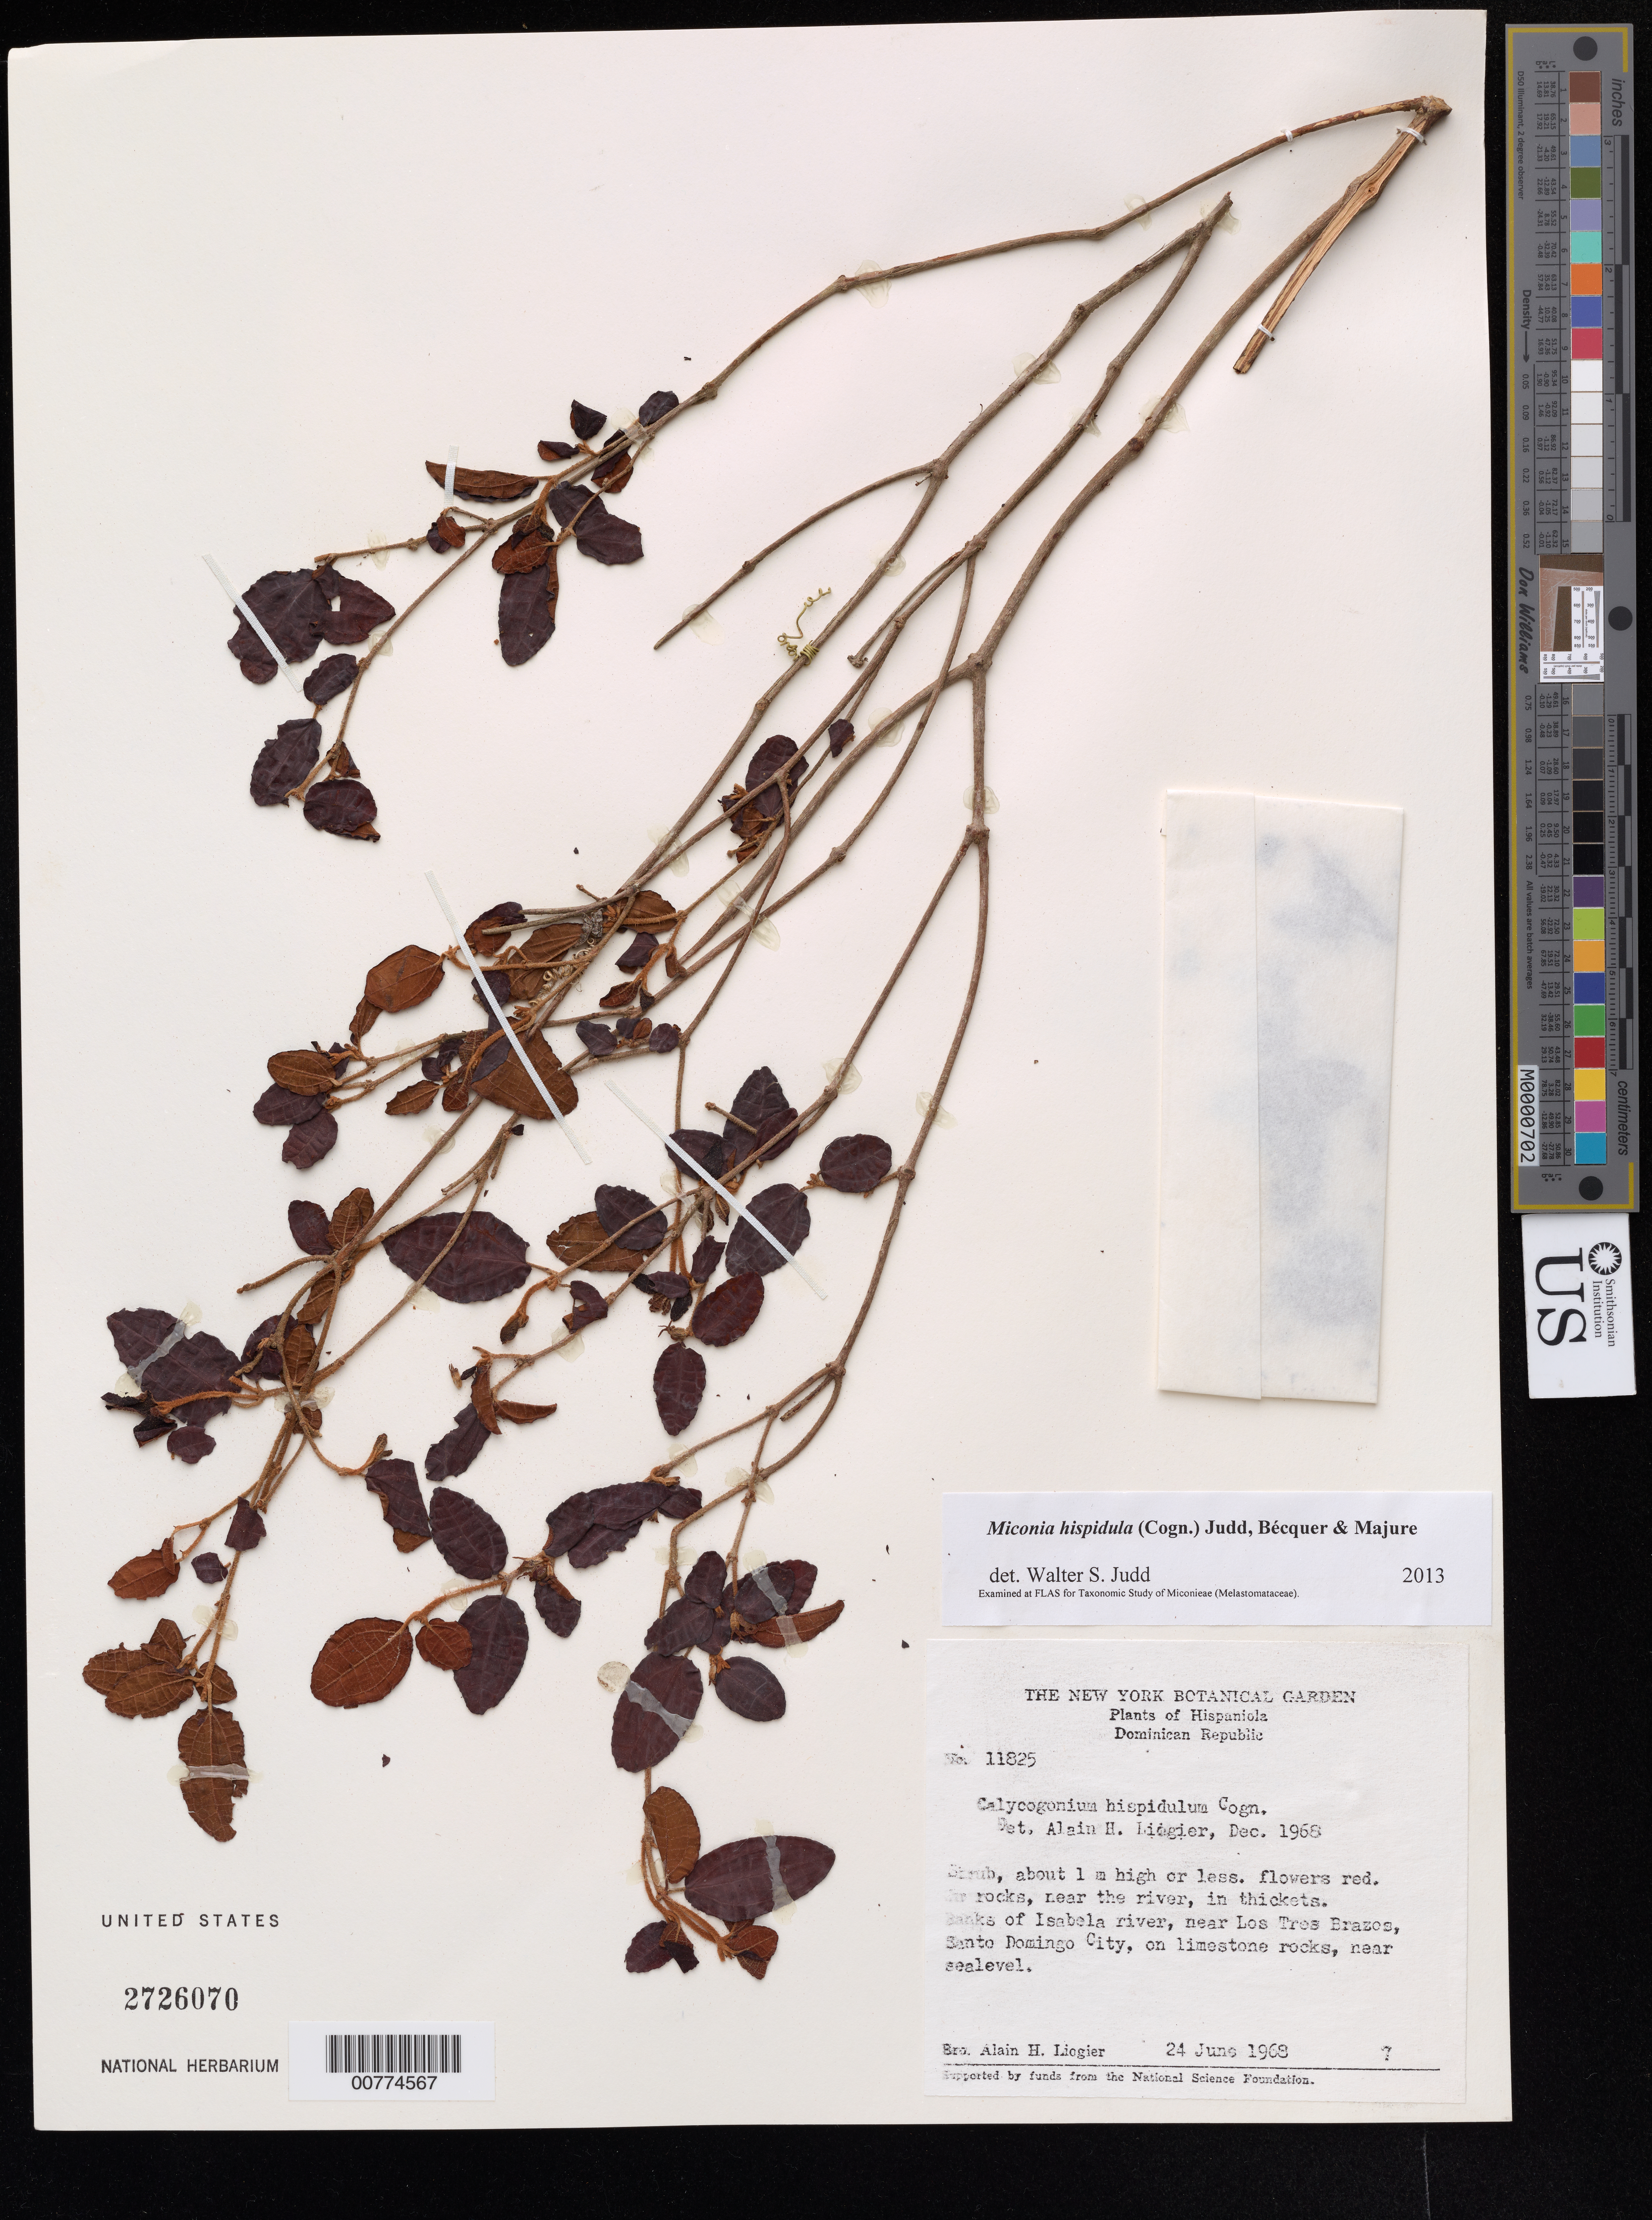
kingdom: Plantae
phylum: Tracheophyta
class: Magnoliopsida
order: Myrtales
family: Melastomataceae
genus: Miconia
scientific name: Miconia hispidula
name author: (Cogn.) Judd et al.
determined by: Judd, Walter S.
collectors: A. H. Liogier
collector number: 11825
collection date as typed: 24 Jun 1968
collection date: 1968-06-24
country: Dominican Republic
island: Hispaniola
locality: Santo Domingo City, near Los Tres Brazos, Isabela River.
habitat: On rocks, banks of river, in thickets.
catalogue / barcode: US 2726070